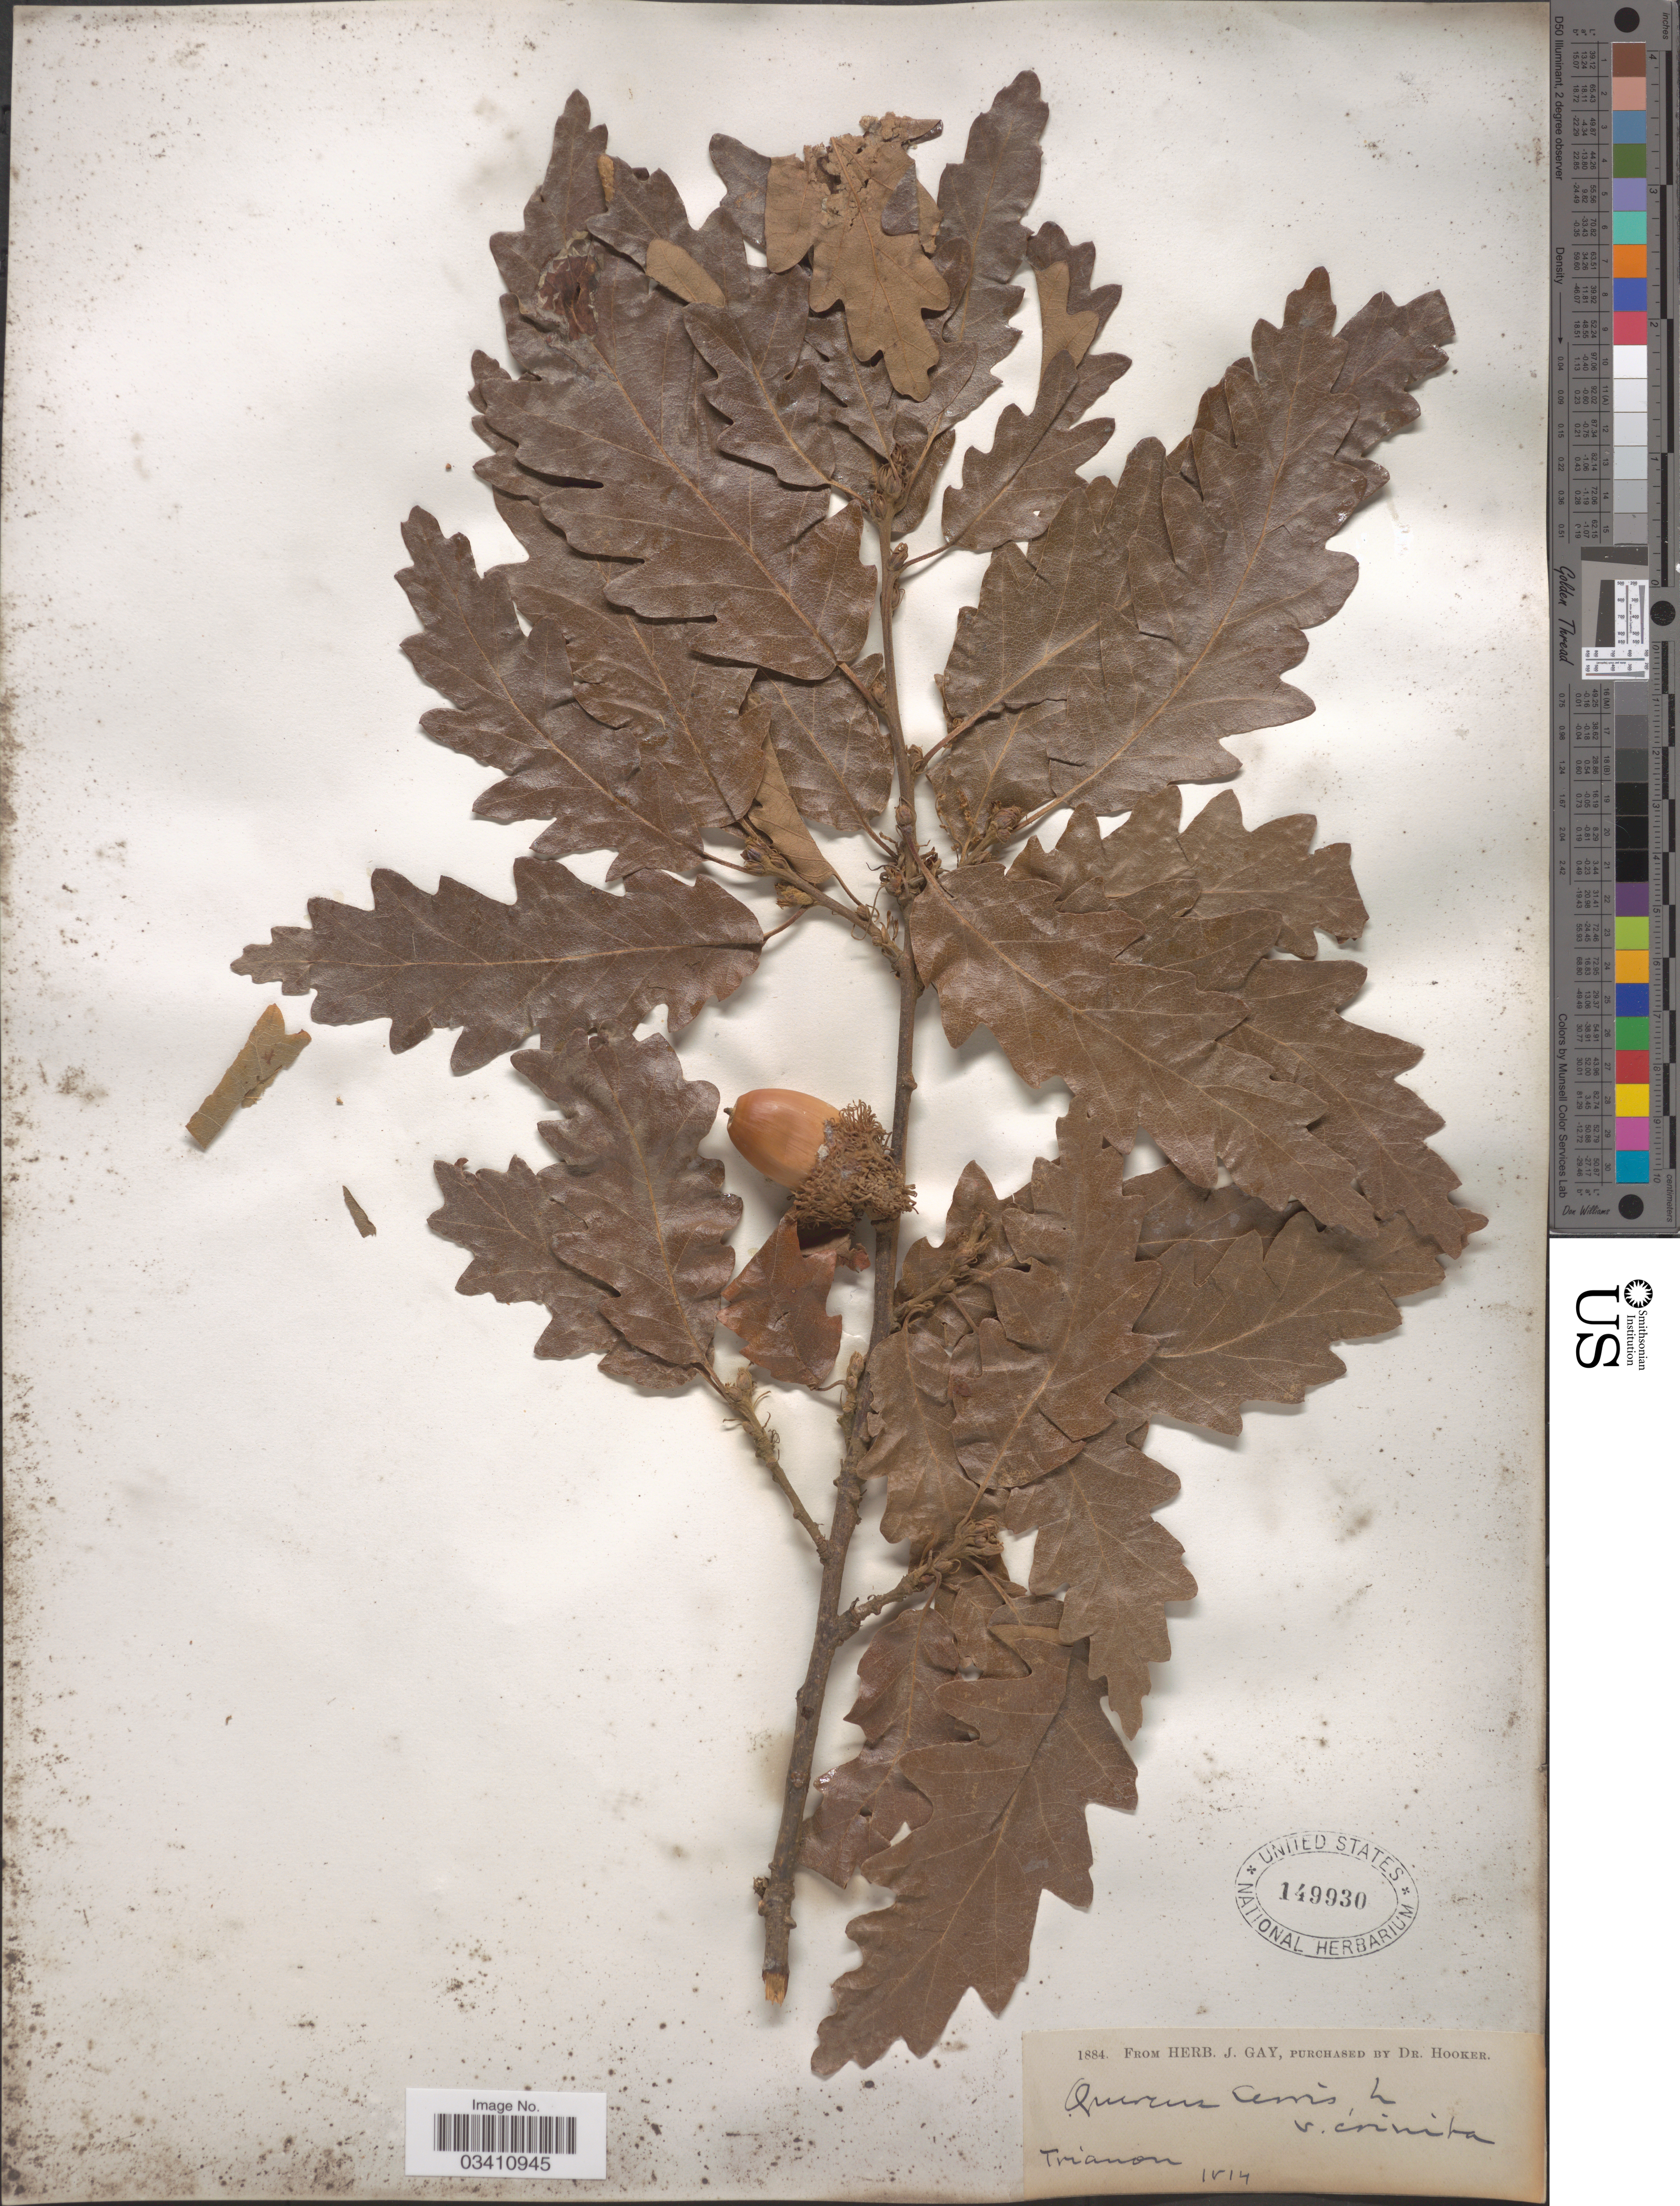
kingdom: Plantae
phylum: Tracheophyta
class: Magnoliopsida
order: Fagales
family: Fagaceae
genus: Quercus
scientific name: Quercus cerris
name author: L.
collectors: ex herb. J. Gay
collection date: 1814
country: France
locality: Trianon.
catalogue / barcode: US 149930